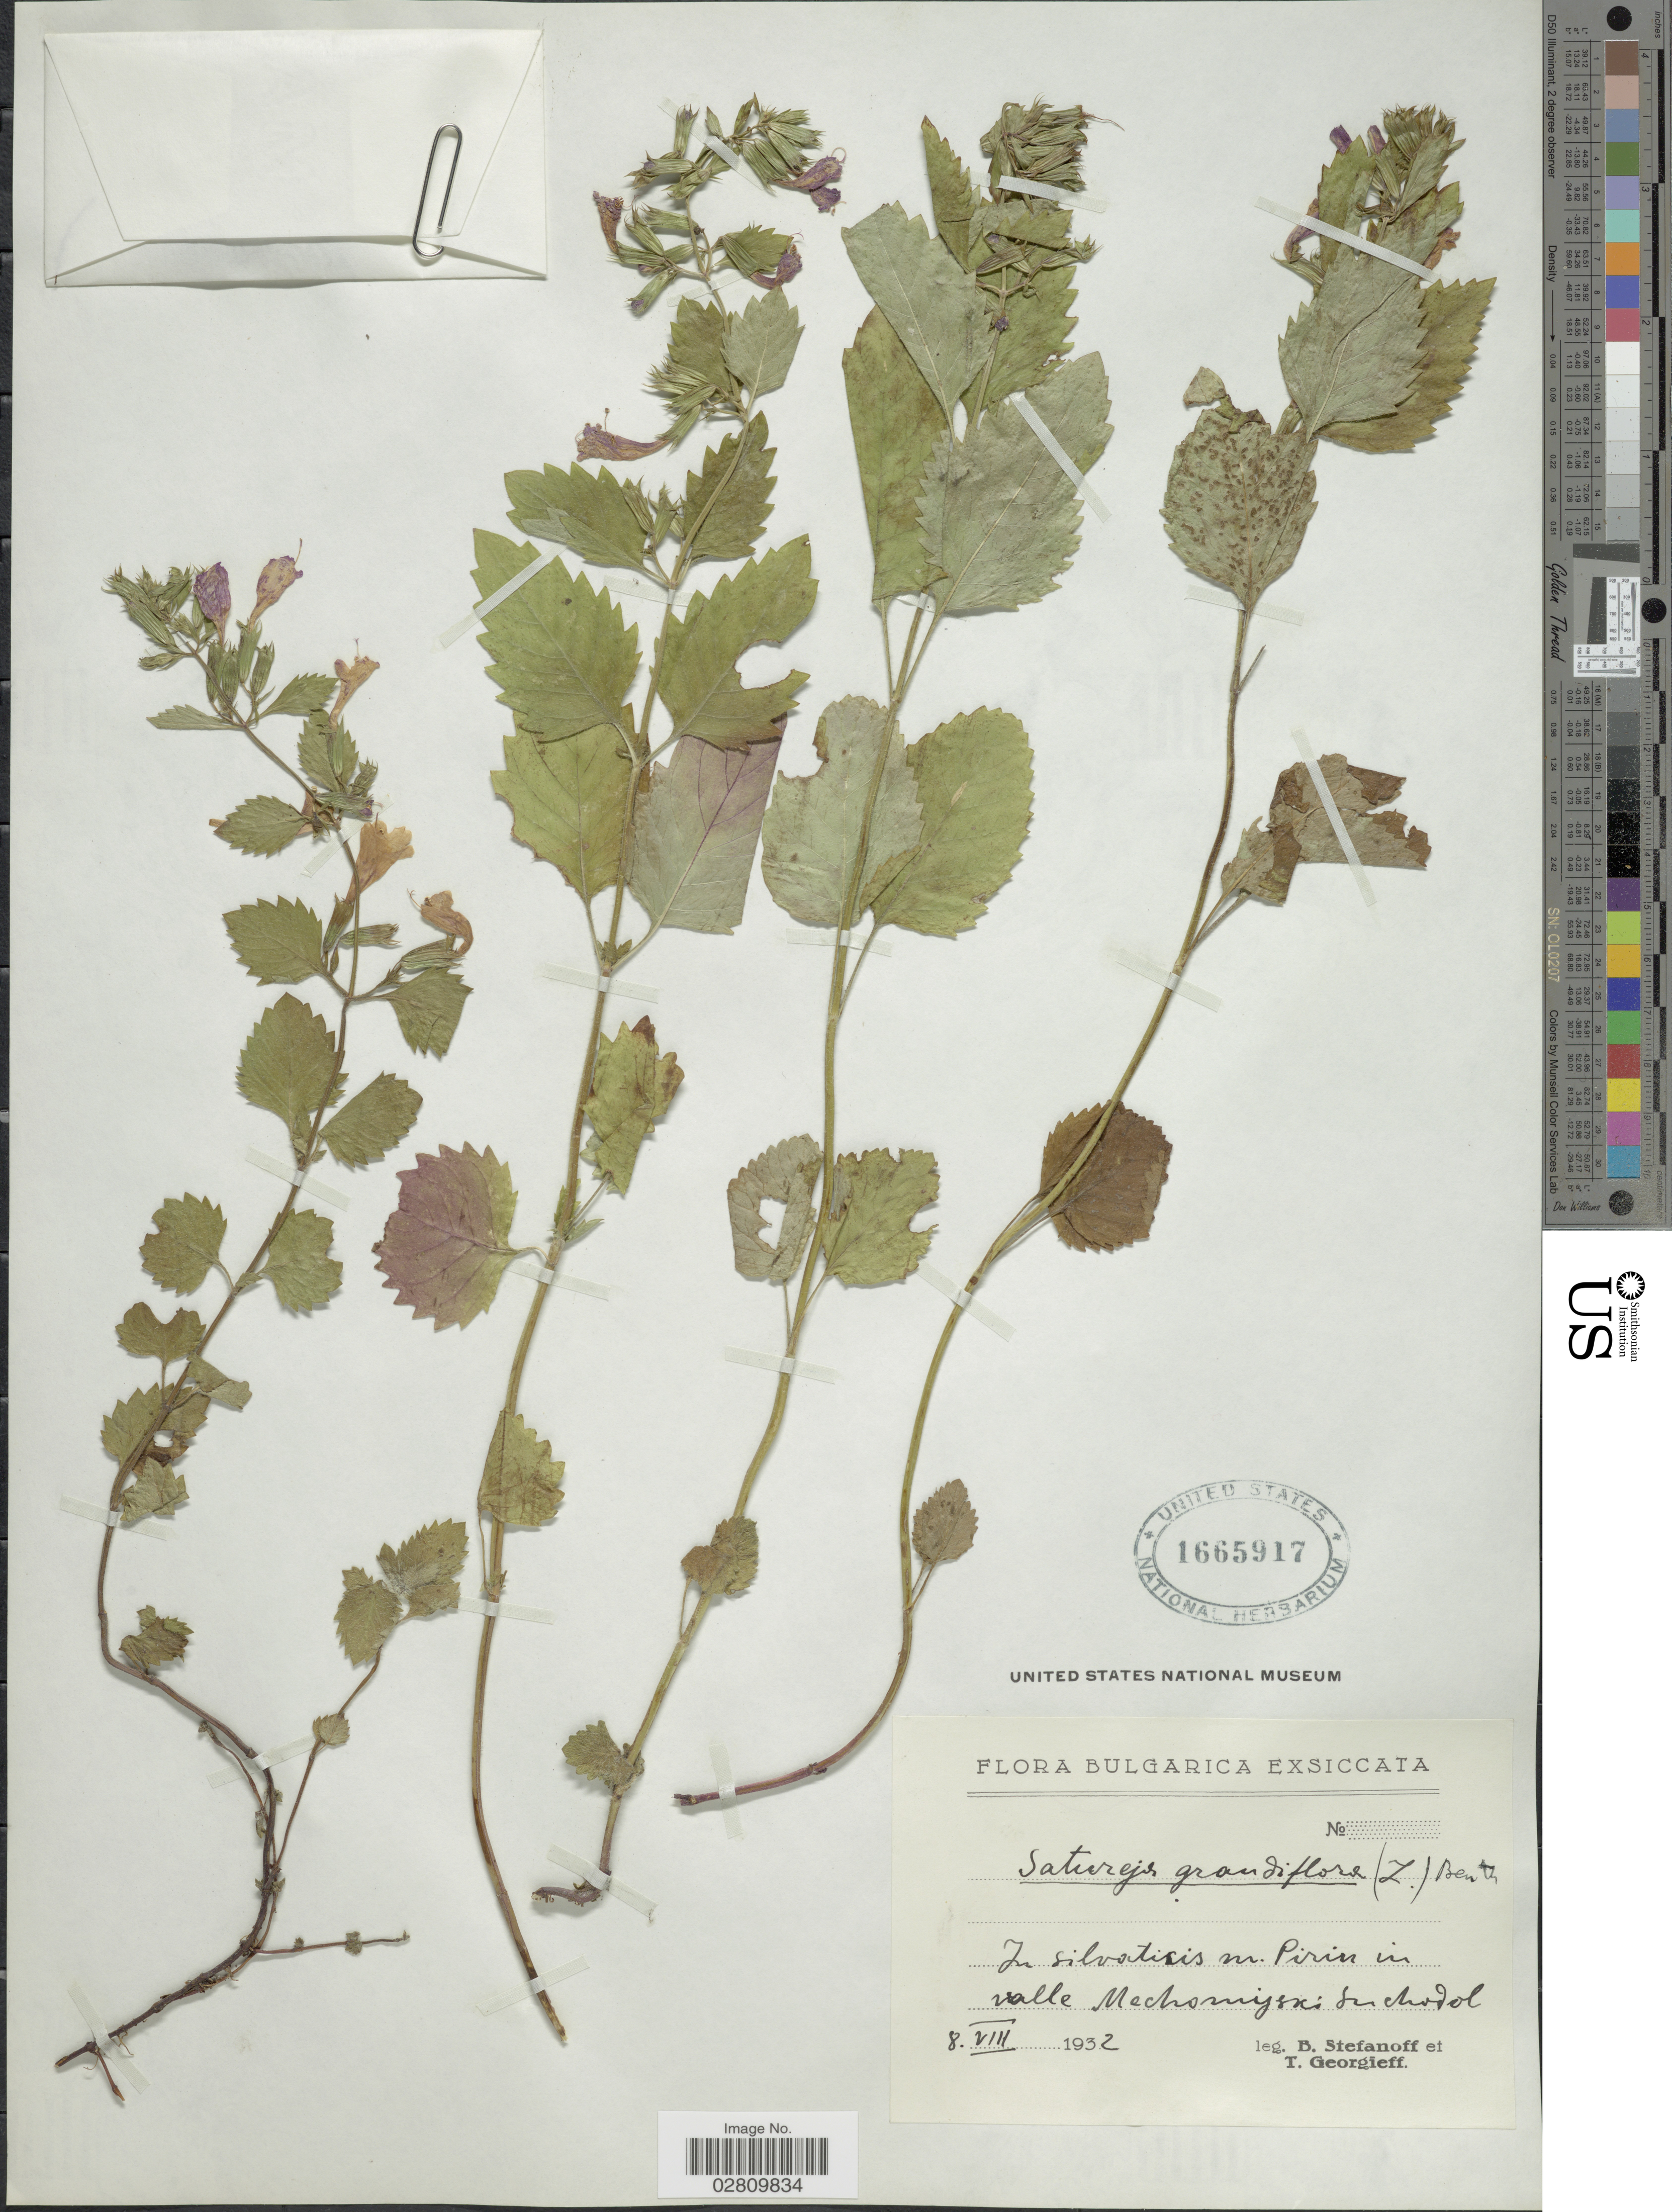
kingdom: Plantae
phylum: Tracheophyta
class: Magnoliopsida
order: Lamiales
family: Lamiaceae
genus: Calamintha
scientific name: Calamintha grandiflora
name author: (L.) Moench.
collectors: B. Stefanoff & T. Georgieff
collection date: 1932-08-08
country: Bulgaria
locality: In silvaticis nr. Pirin [interpreted] in valle Mechosuijsxi [interpreted] Suchrdol [interpreted].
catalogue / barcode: US 1665917